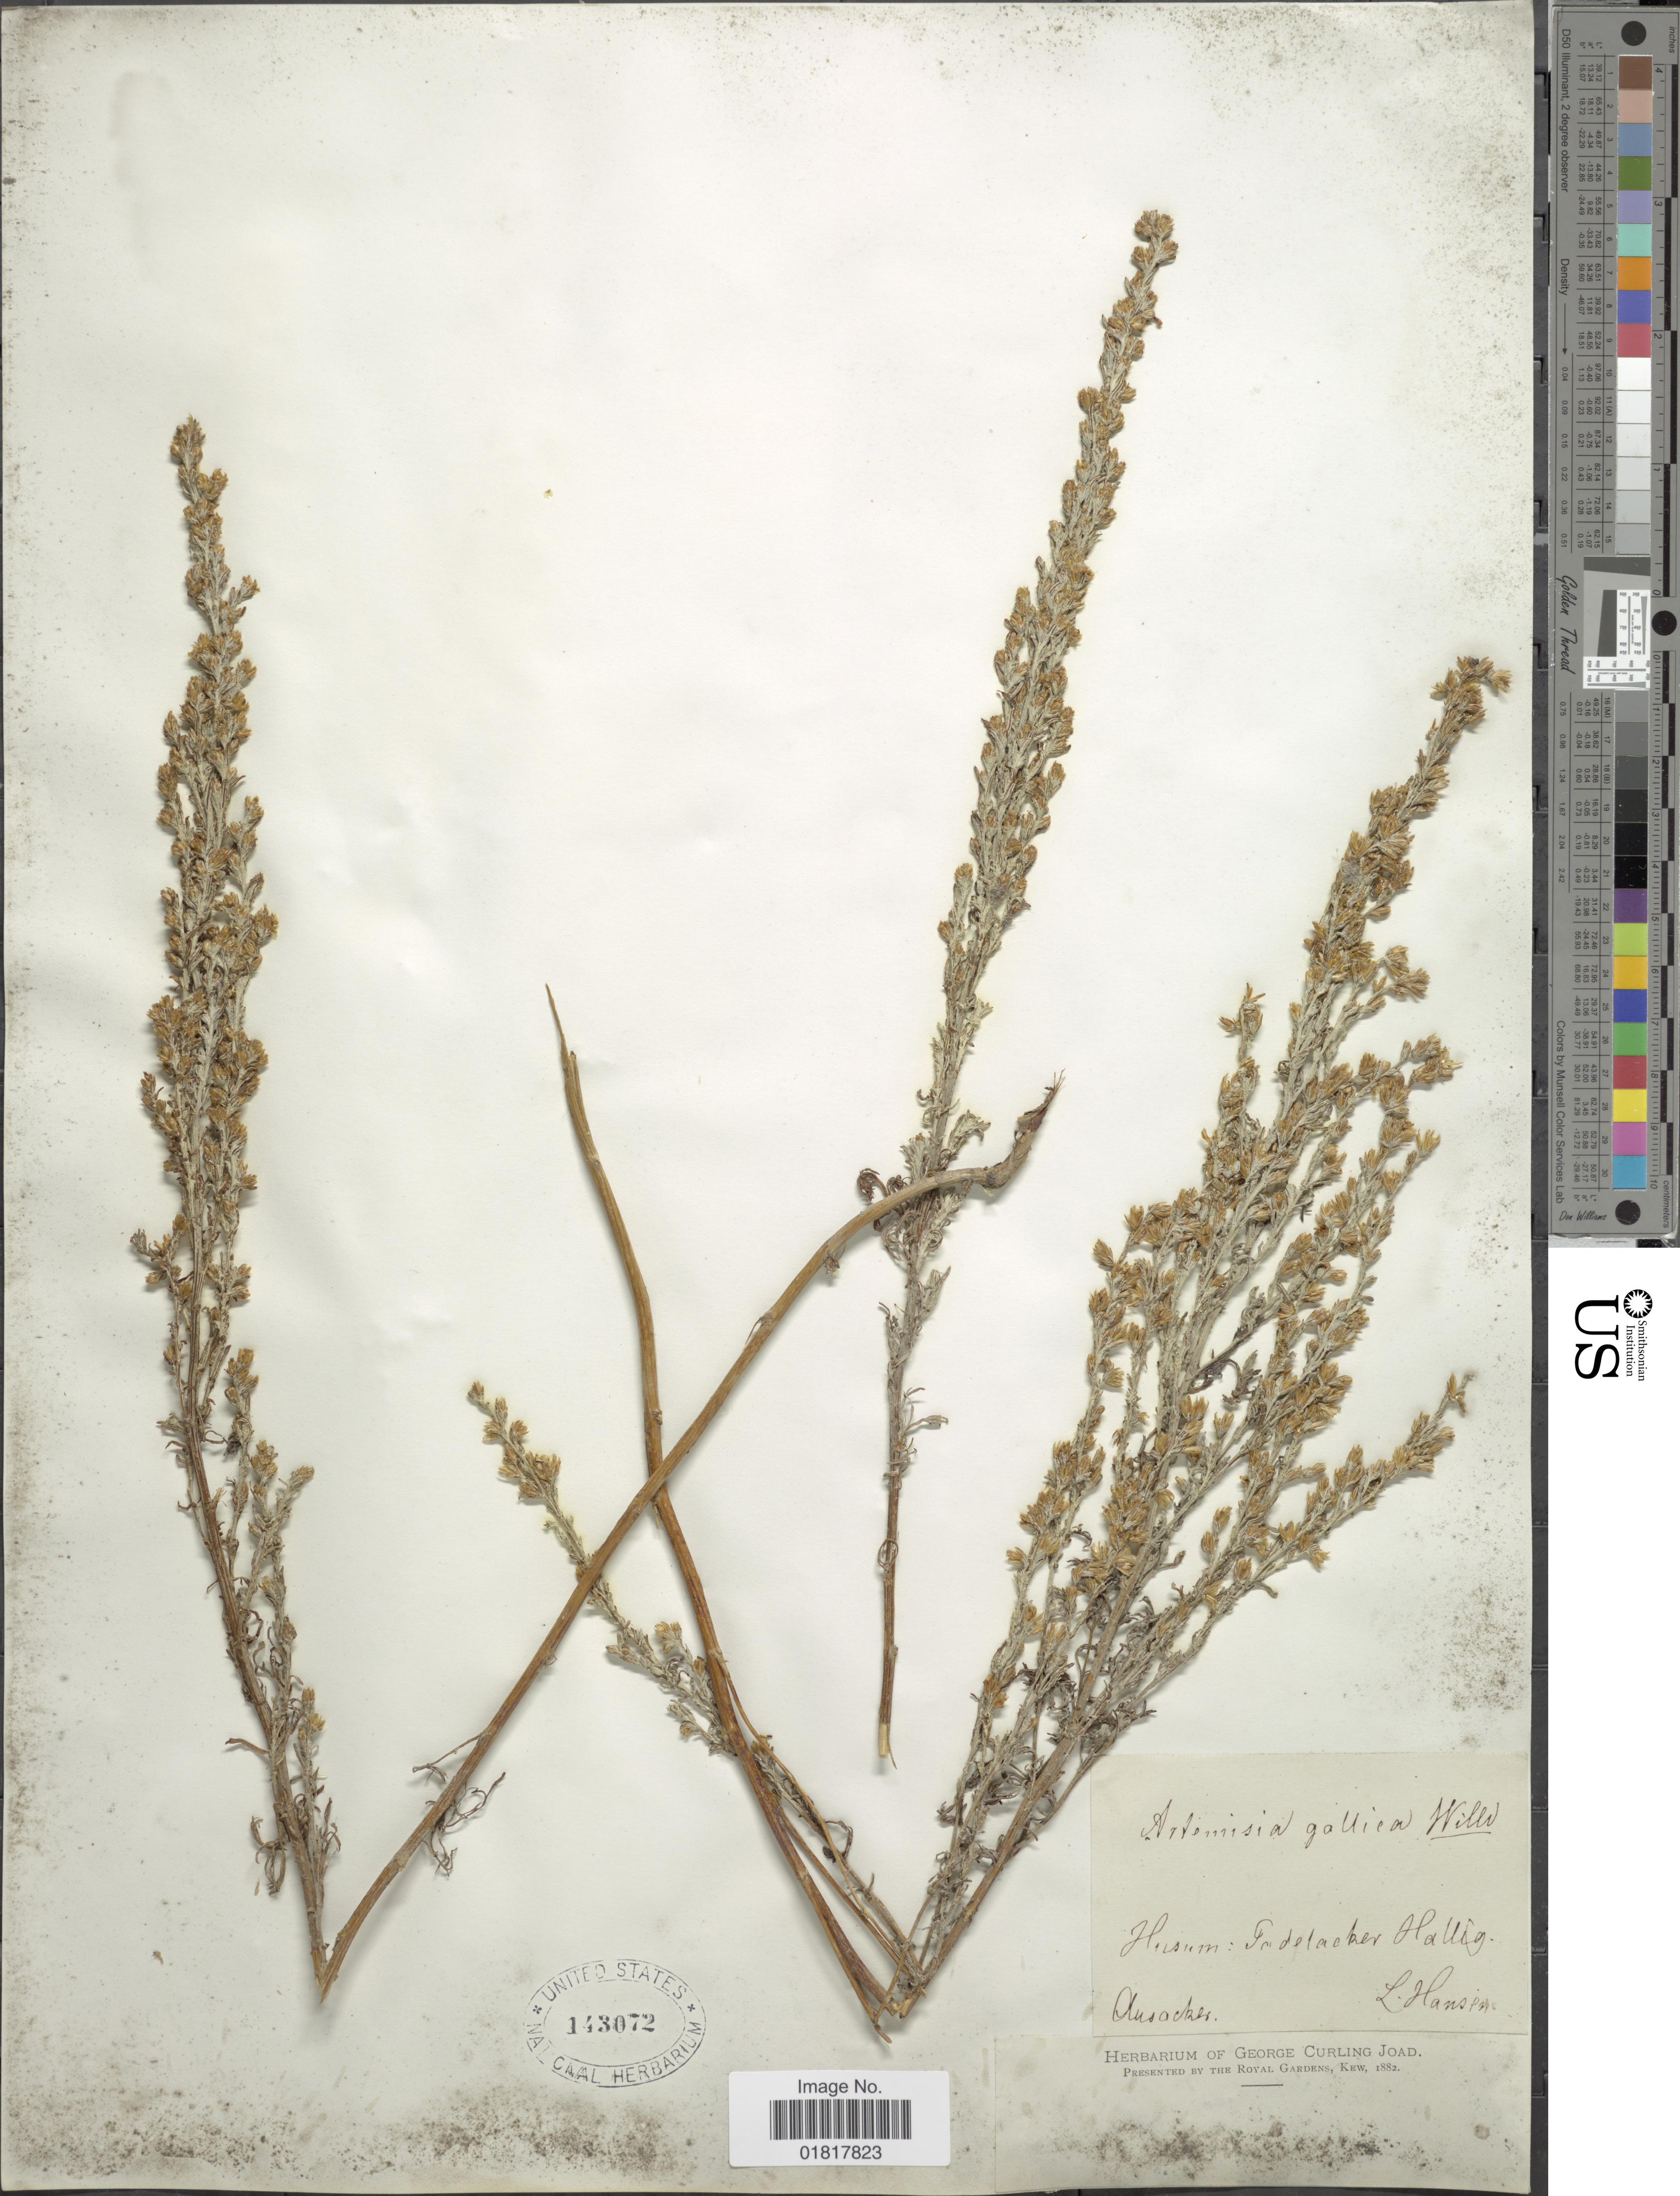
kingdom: Plantae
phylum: Tracheophyta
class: Magnoliopsida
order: Asterales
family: Asteraceae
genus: Artemisia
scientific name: Artemisia gallica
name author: Willd.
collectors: L. Hansen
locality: HisiumL Fadelacker Hallig, Ausacker [interpreted]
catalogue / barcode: US 143072